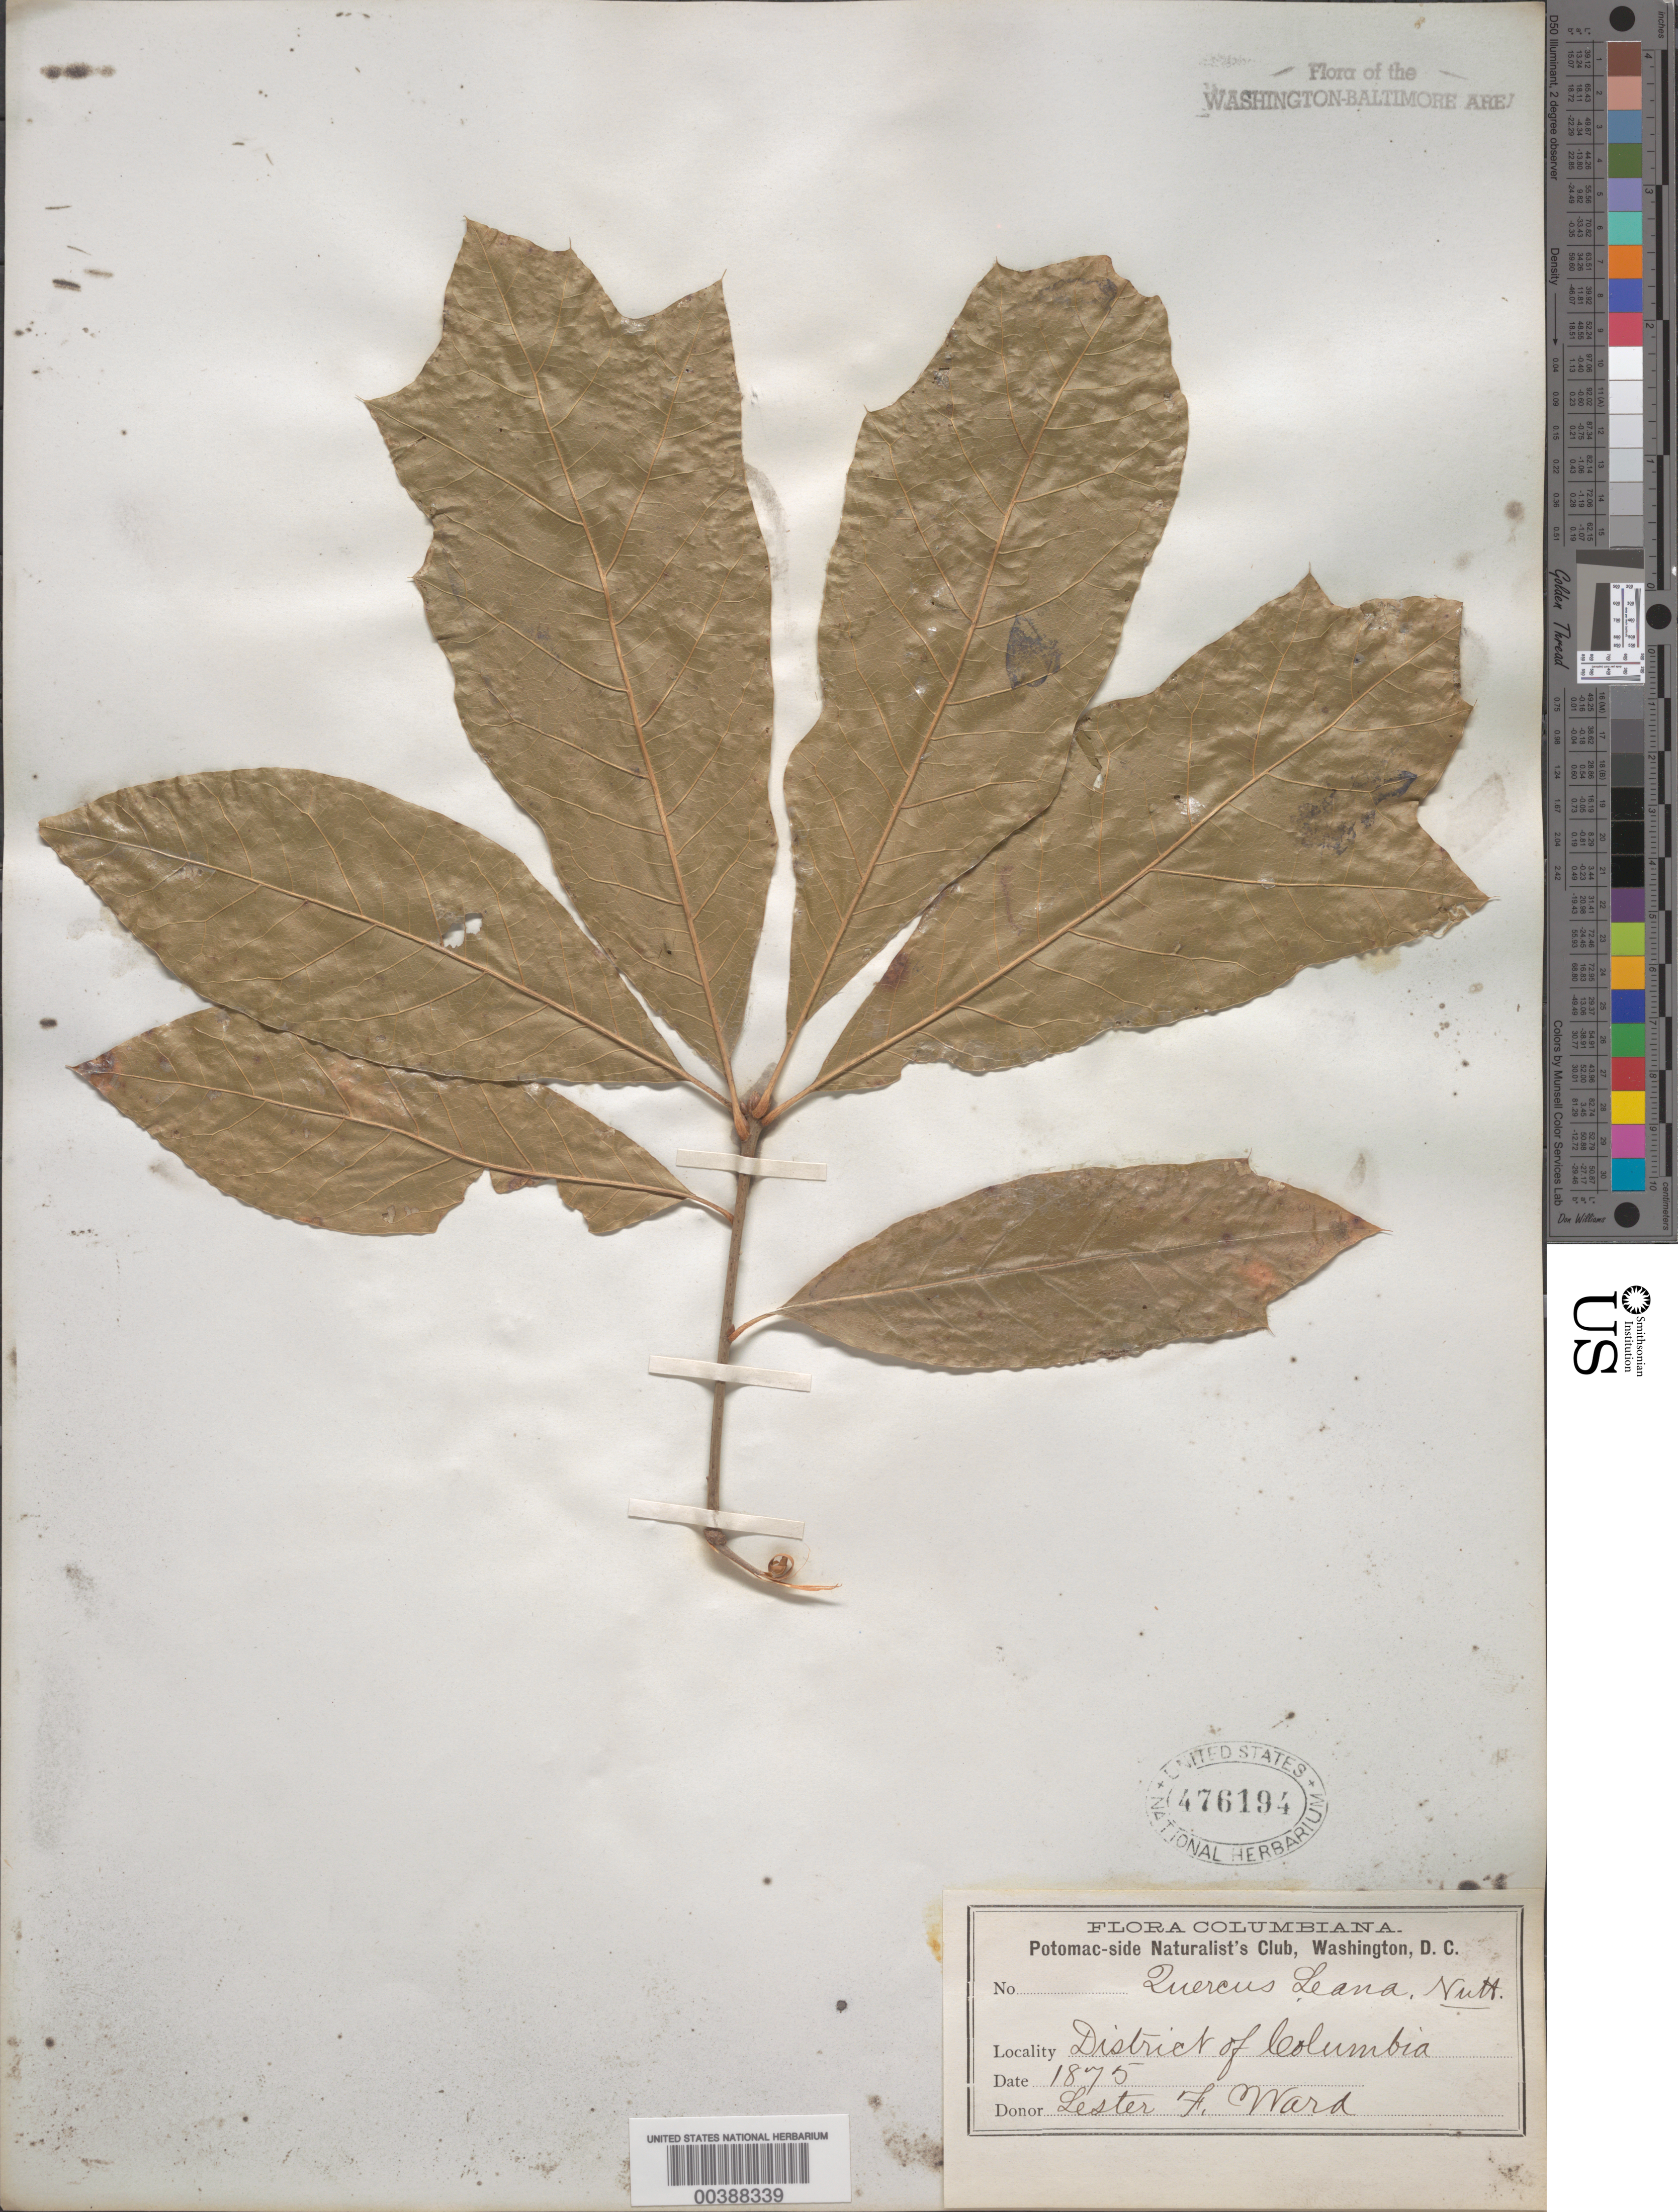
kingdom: Plantae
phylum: Tracheophyta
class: Magnoliopsida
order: Fagales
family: Fagaceae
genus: Quercus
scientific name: Quercus x leana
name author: Nutt.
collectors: L. F. Ward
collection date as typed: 1875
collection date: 1875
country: United States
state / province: District of Columbia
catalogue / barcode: US 476194